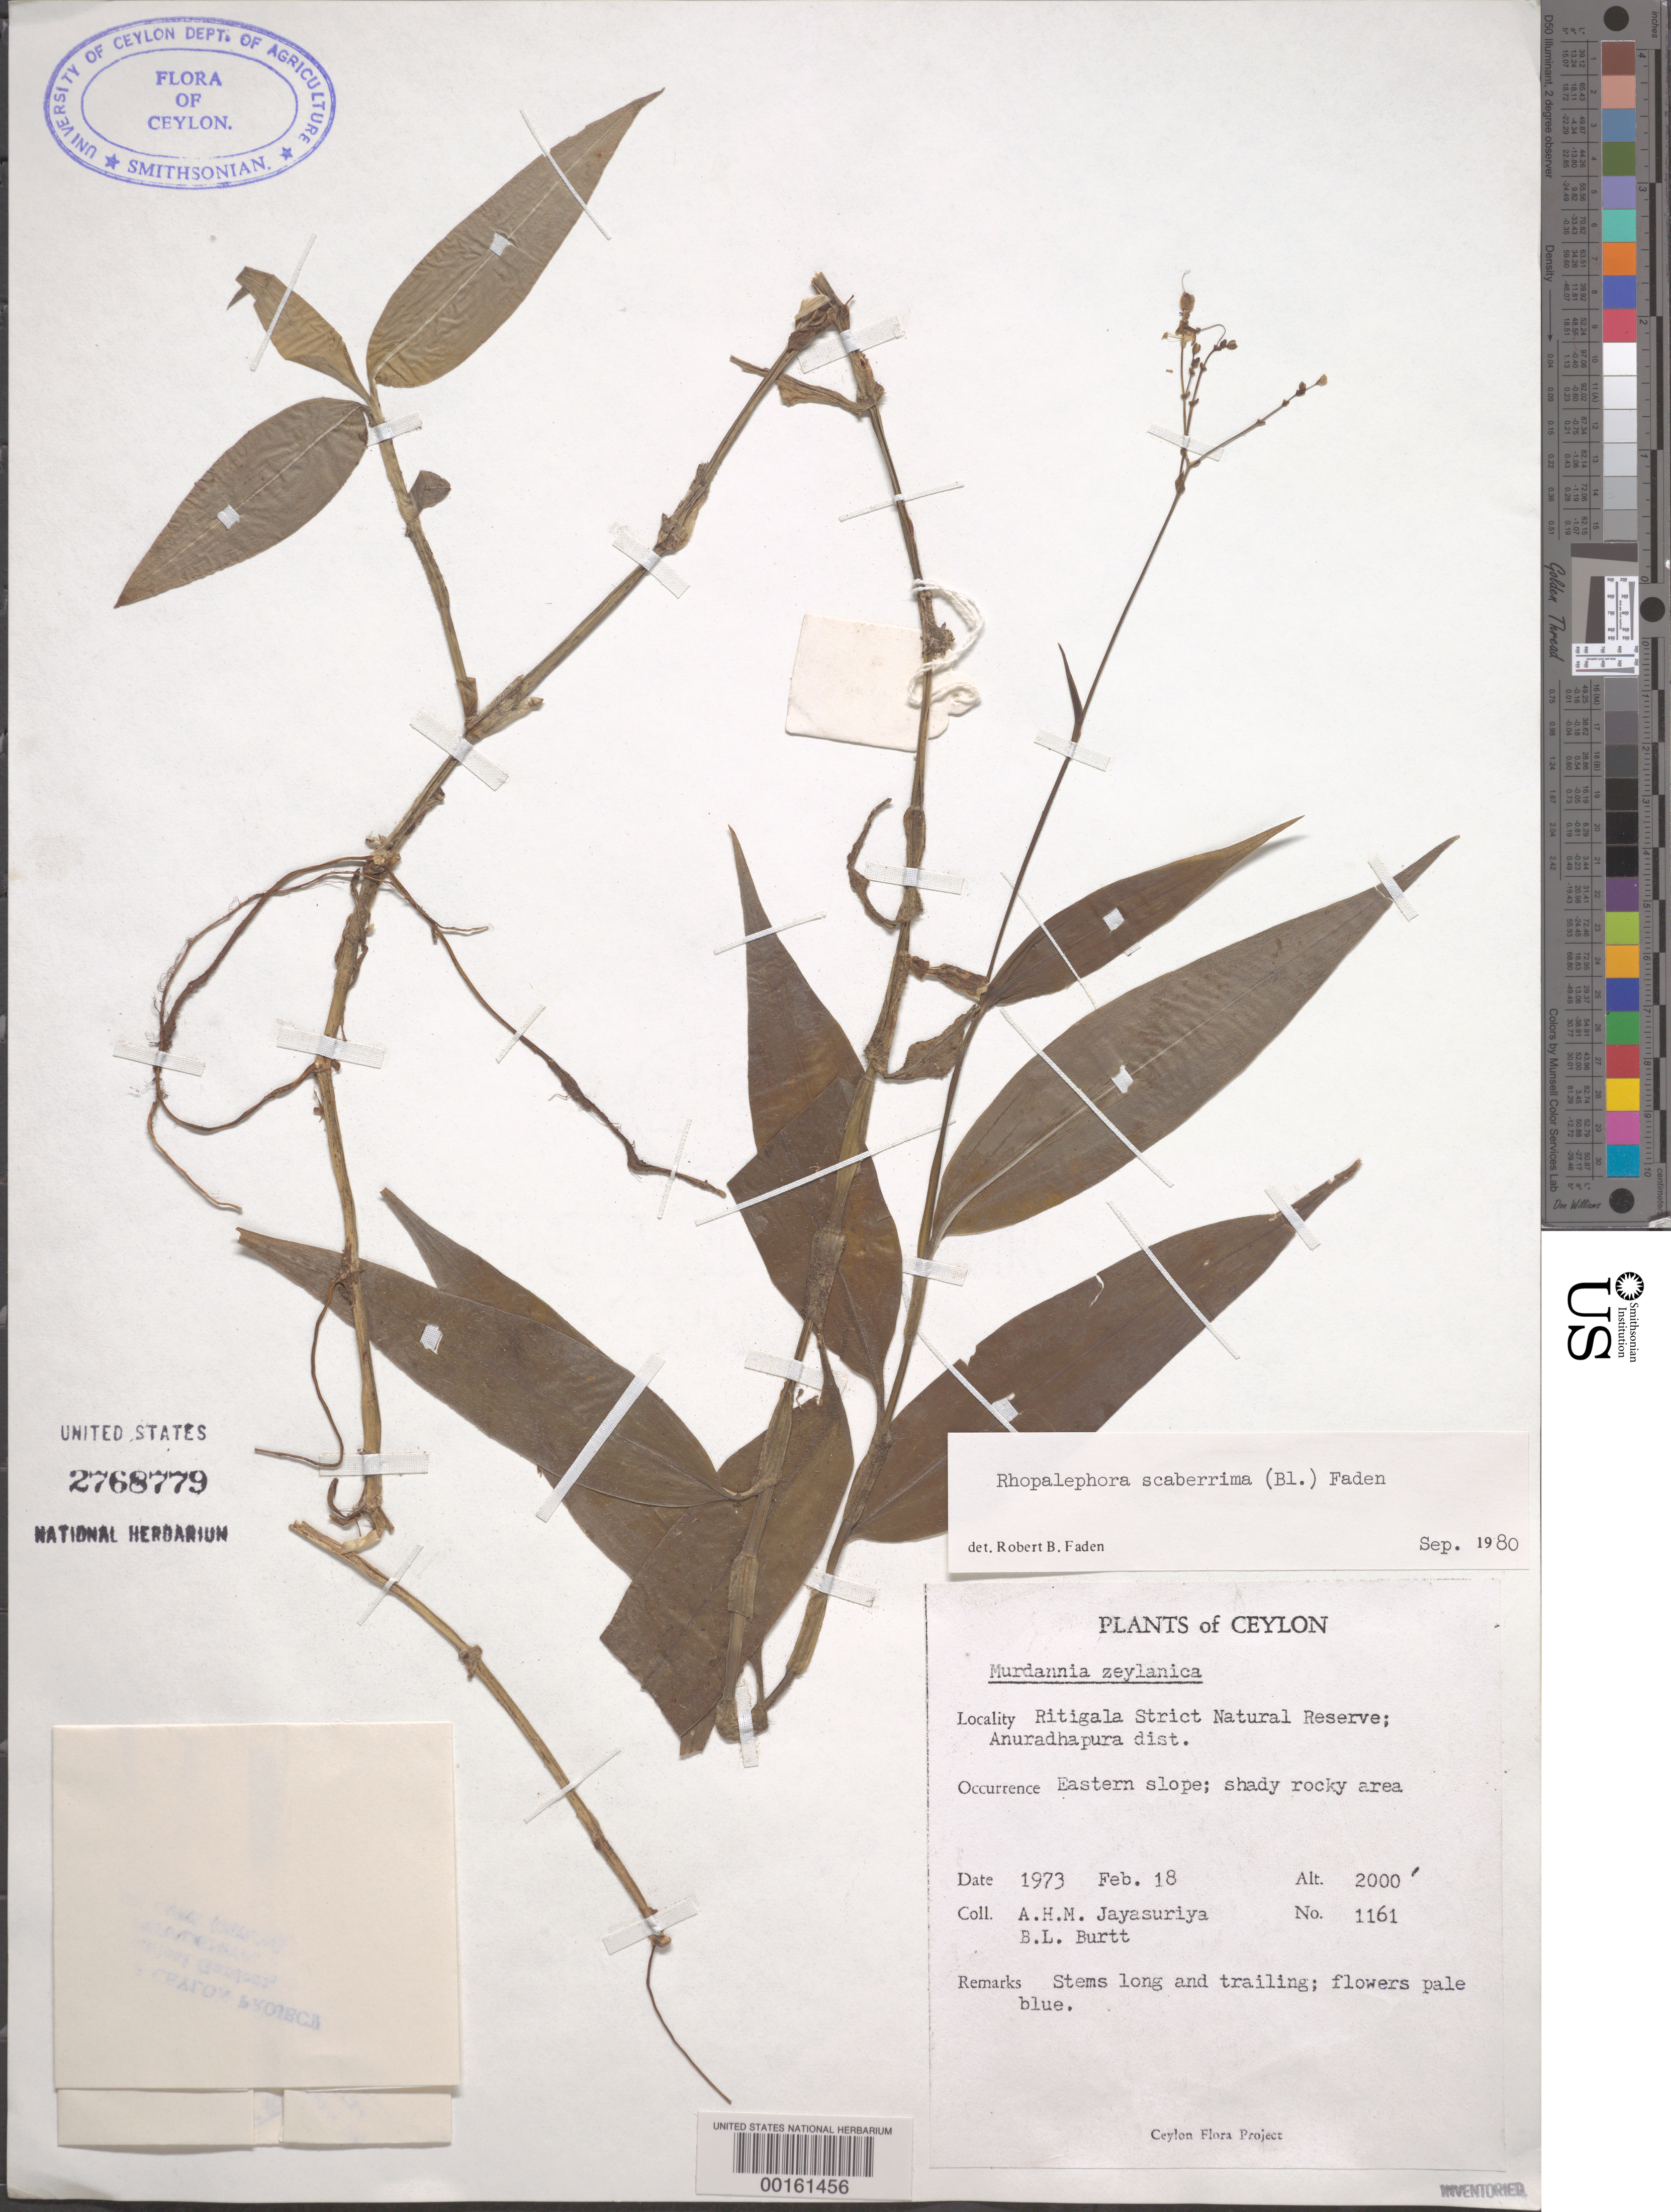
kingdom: Plantae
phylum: Tracheophyta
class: Liliopsida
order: Commelinales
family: Commelinaceae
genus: Rhopalephora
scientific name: Rhopalephora scaberrima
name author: (Blume) Faden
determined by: Faden, Robert B., (US), Smithsonian Institution - National Museum of Natural History (UNITED STATES)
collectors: A. H. Jayasuriya & B. L. Burtt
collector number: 1161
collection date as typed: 18 Feb 1973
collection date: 1973-02-18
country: Sri Lanka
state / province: North Central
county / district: Anuradhapura Dist.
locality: Ritigala strict natural reserve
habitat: Slope, shaded rocky area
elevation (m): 610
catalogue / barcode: US 2768779